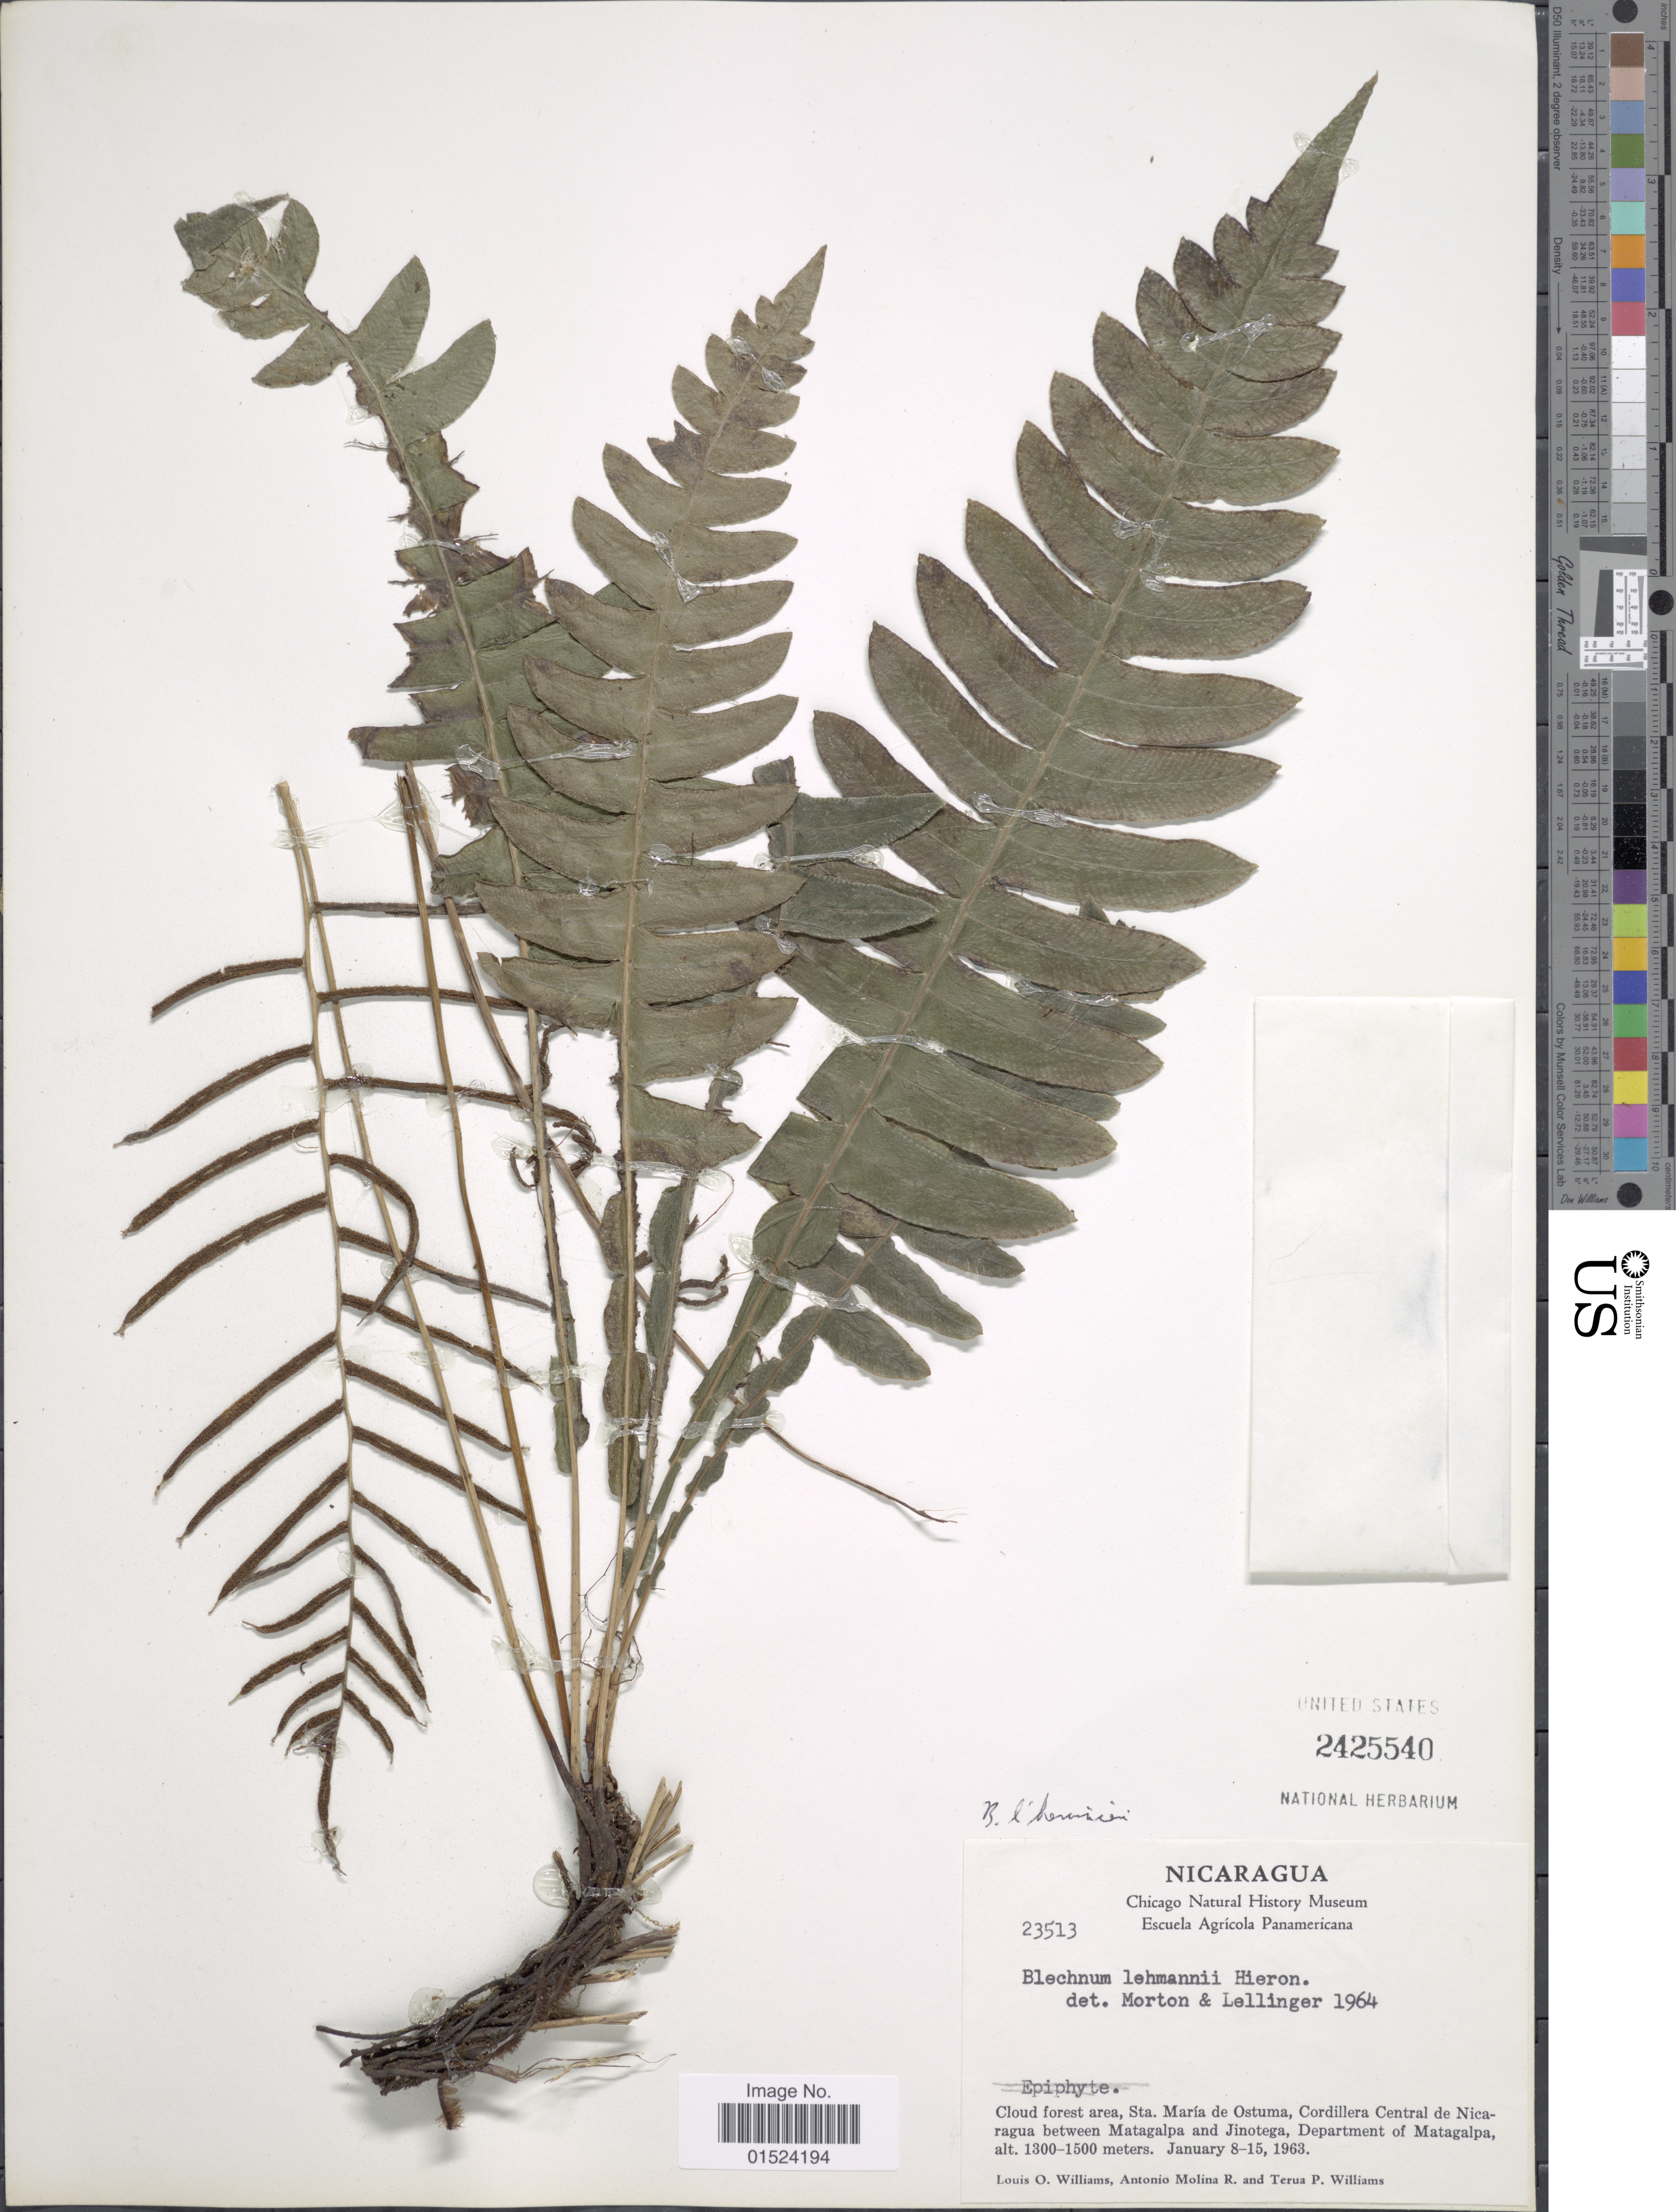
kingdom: Plantae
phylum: Tracheophyta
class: Polypodiopsida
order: Polypodiales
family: Blechnaceae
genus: Blechnum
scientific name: Blechnum l'herminieri subsp. l'herminieri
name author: (Bory) C. Chr.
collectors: L. O. Williams, A. Molina R. & T. P. Williams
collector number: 23513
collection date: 1963-01-08/1963-01-15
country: Nicaragua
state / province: Matagalpa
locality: Cloud forest area, Sta. María de Ostuma, Cordillera Central de Nicaragua between Matagalpa and Jinotega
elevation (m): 1300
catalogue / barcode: US 2425540